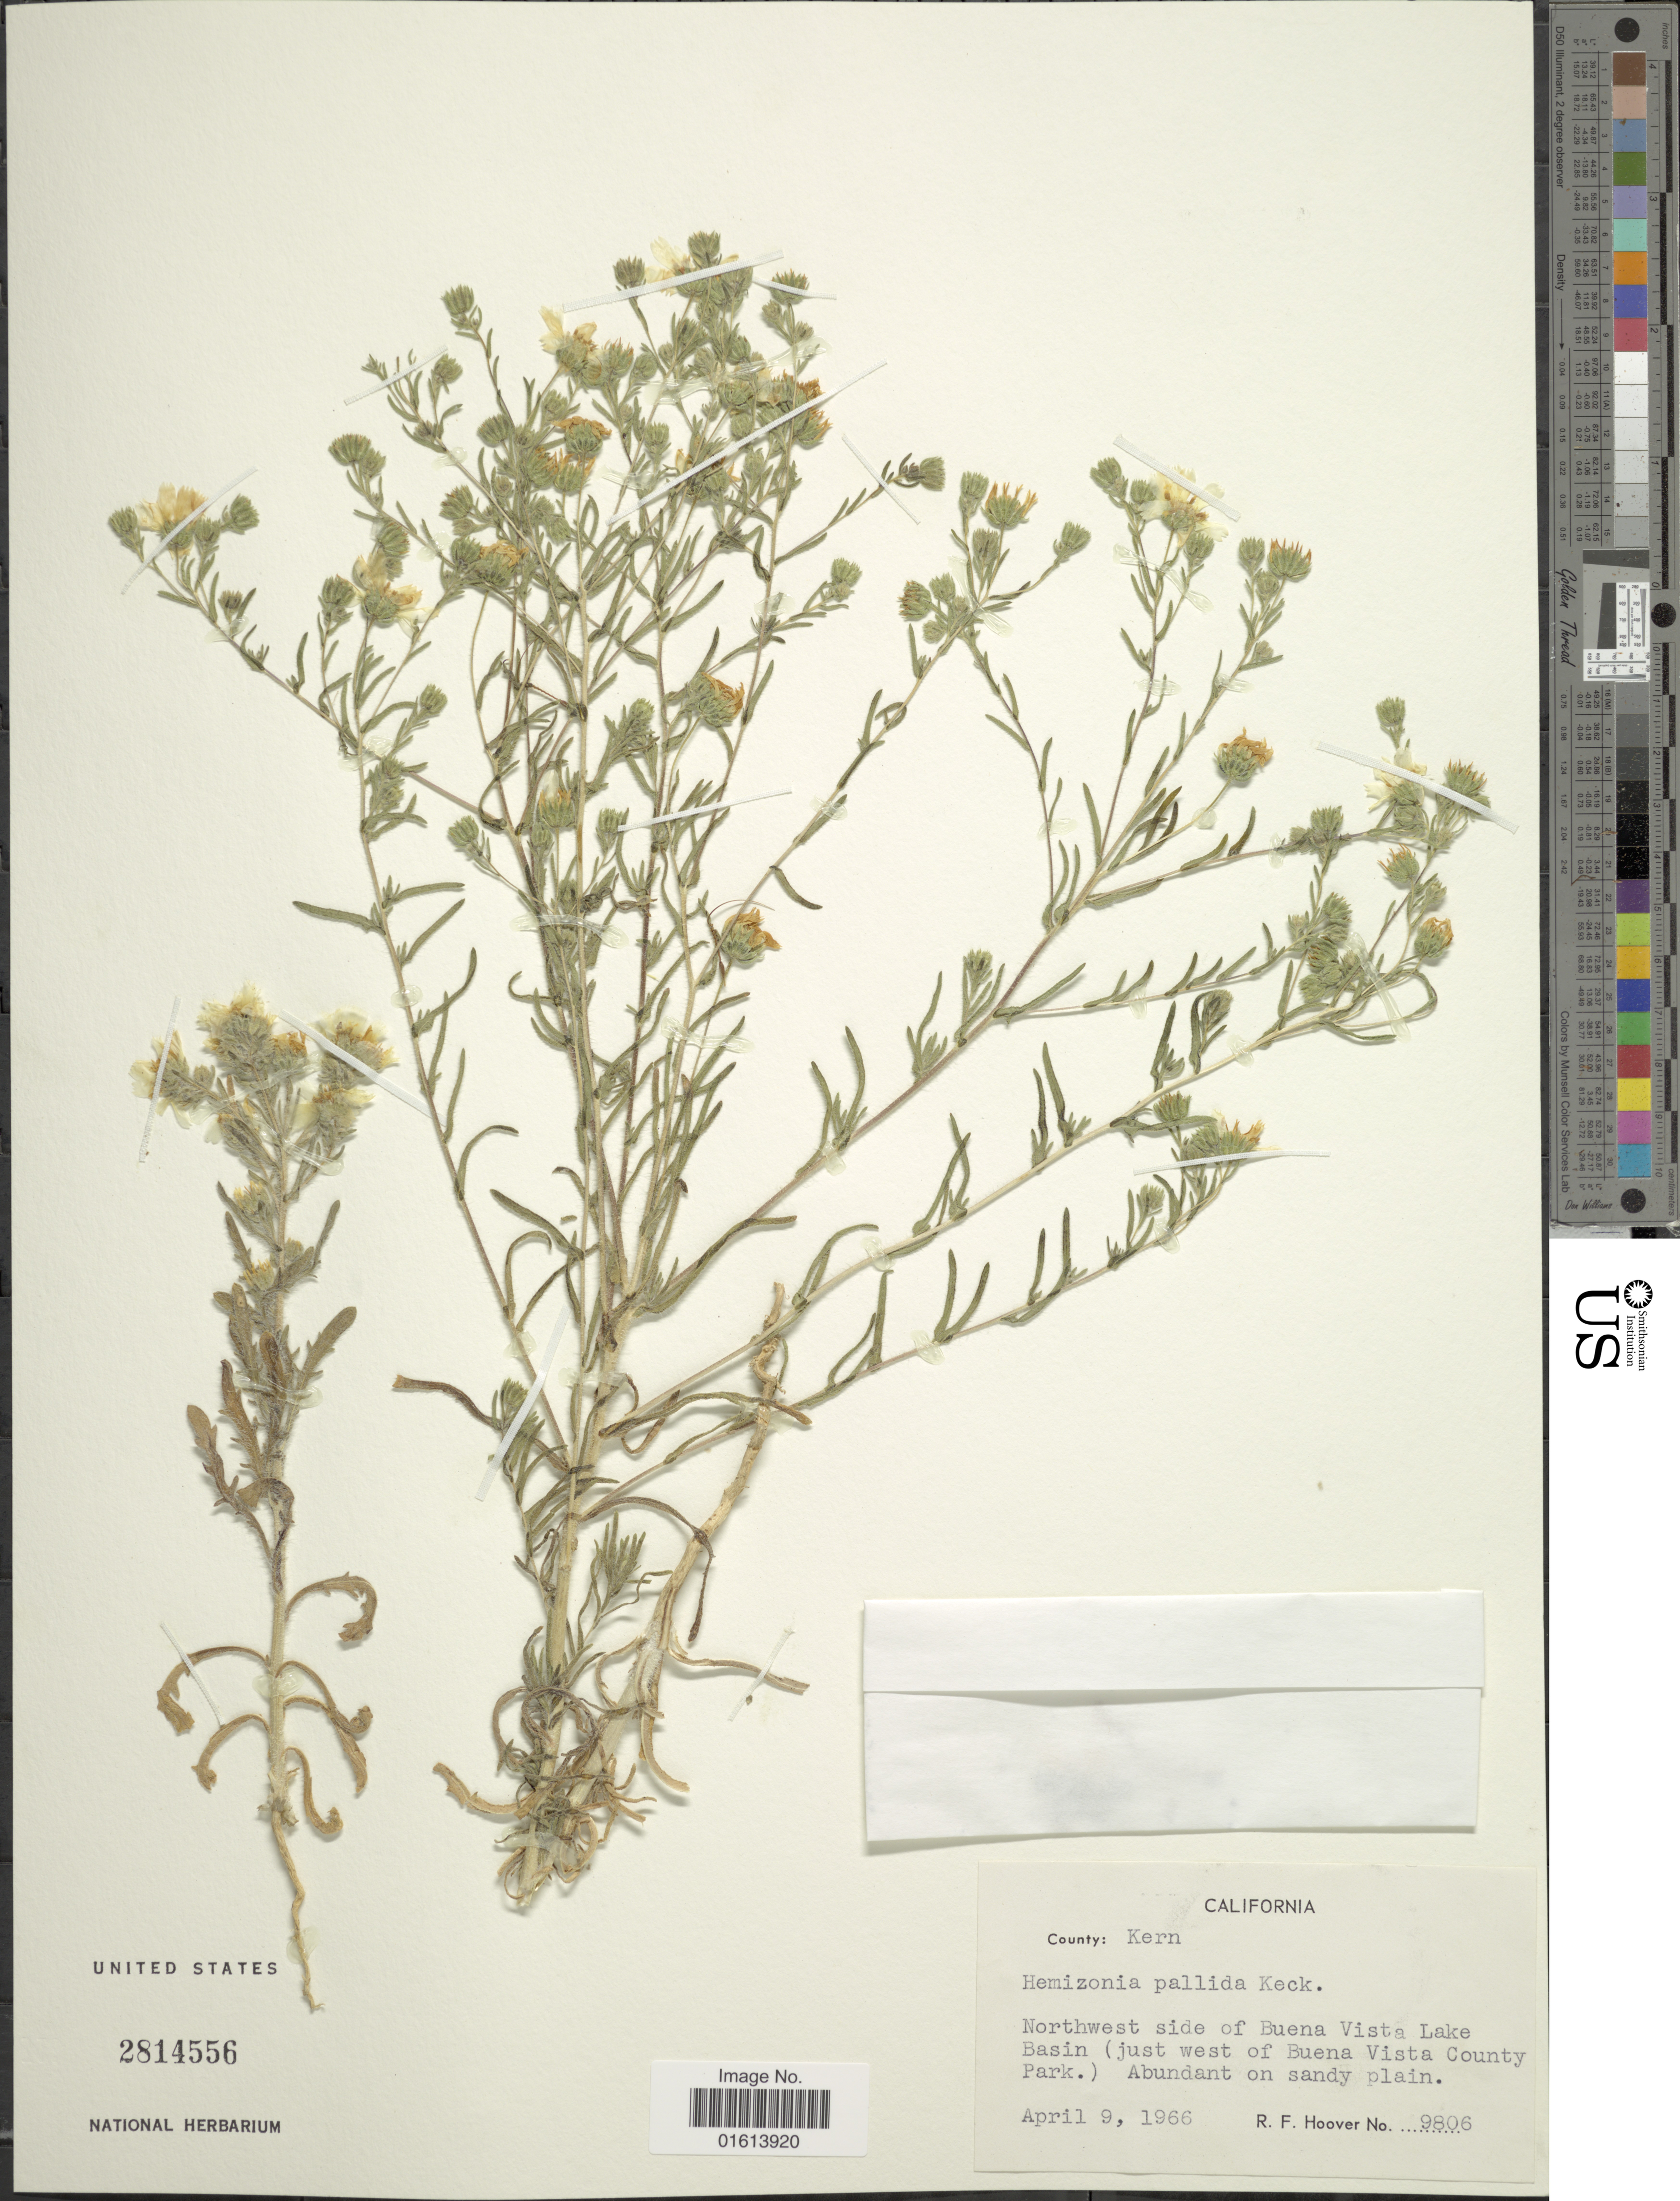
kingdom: Plantae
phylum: Tracheophyta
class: Magnoliopsida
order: Asterales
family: Asteraceae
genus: Deinandra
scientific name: Deinandra pallida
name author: (D.D. Keck) B.G. Baldwin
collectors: R. F. Hoover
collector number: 9806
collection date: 1966-04-09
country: United States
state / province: California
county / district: Santa Clara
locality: California. Northwest side of Buena Vista Lake Basin (just west of Buena Vista County Park.)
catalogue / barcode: US 2814556